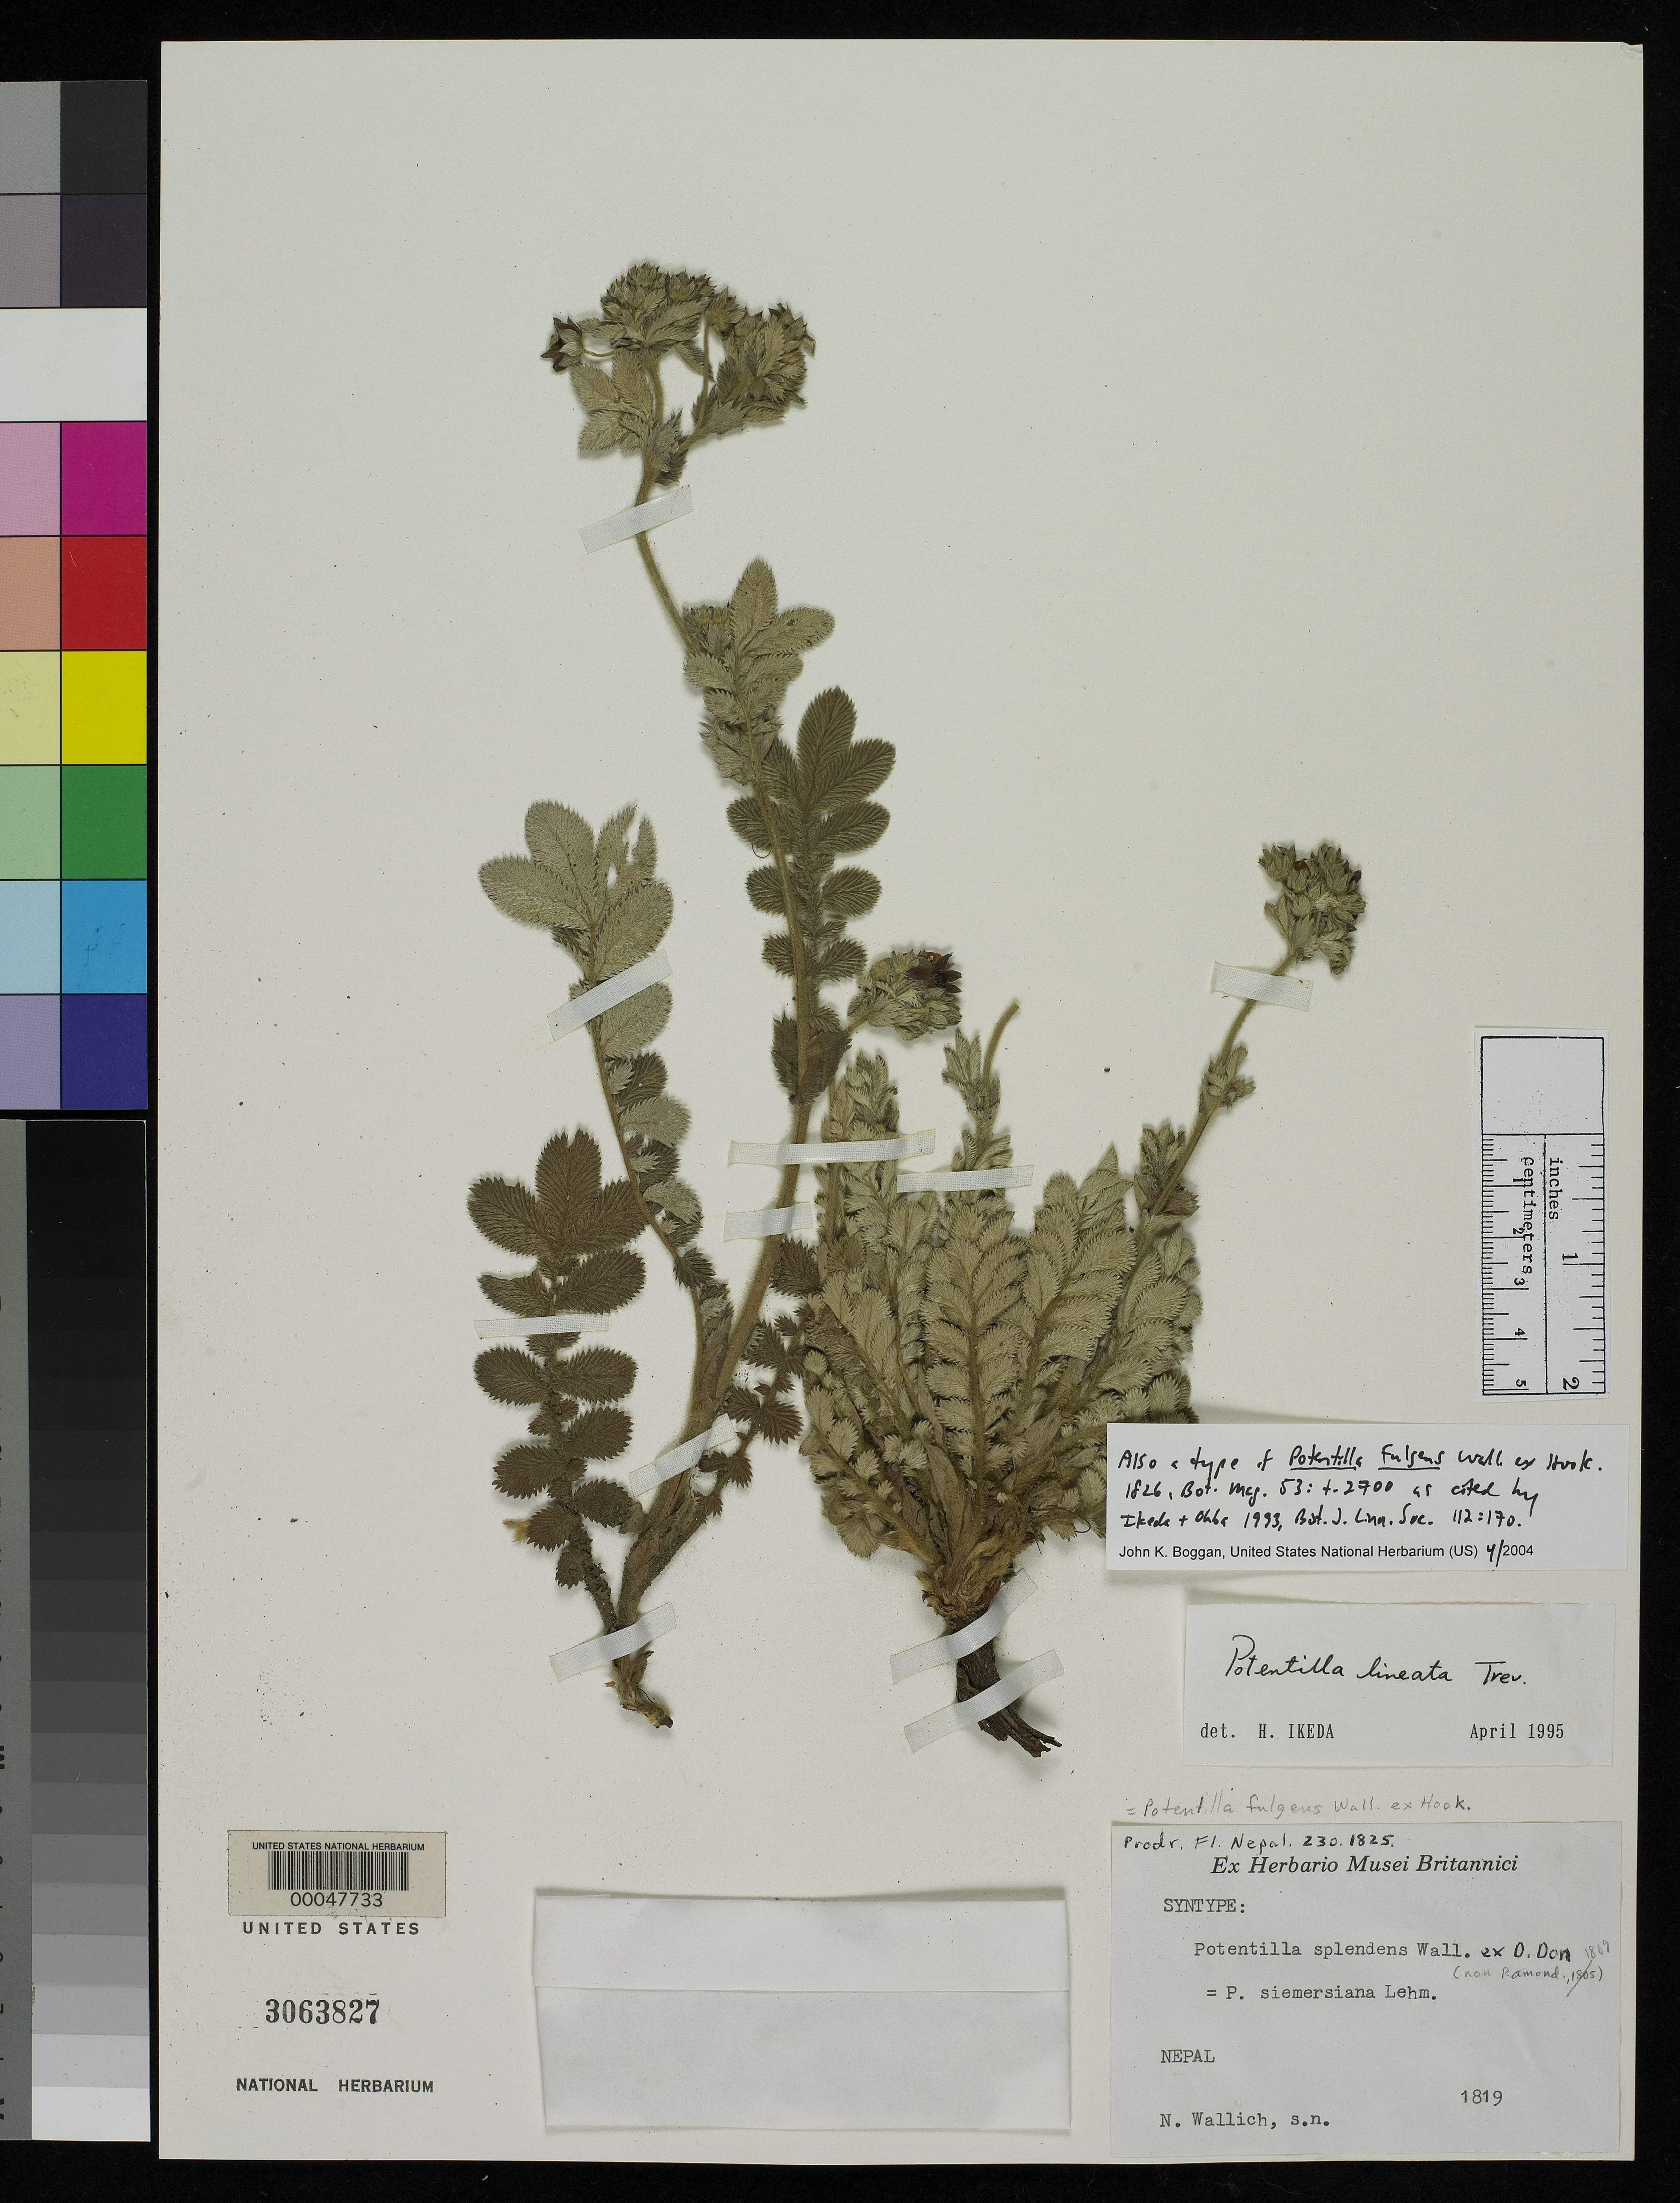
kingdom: Plantae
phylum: Tracheophyta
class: Magnoliopsida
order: Rosales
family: Rosaceae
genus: Potentilla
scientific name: Potentilla splendens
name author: Wall. ex D. Don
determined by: Ikeda, H.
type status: Syntype; Possible Syntype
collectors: N. Wallich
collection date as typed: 1819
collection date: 1819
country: Nepal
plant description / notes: Cited 1993 by Ikeda & Ohba, Bot. J. Linn. Soc. 112: 170. Nom. illeg., non P. splendens Ramond 1809, nec P. splendens Buch.-Ham. ex Trevir. 1823.; Also a possible syntype of Potentilla fulgens Wall. ex Hook.; Cited 1993 by Ikeda & Ohba, Bot. J. Linn. Soc. 112: 170.; Also a syntype of Potentilla splendens Wall. ex D. Don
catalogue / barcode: US 3063827